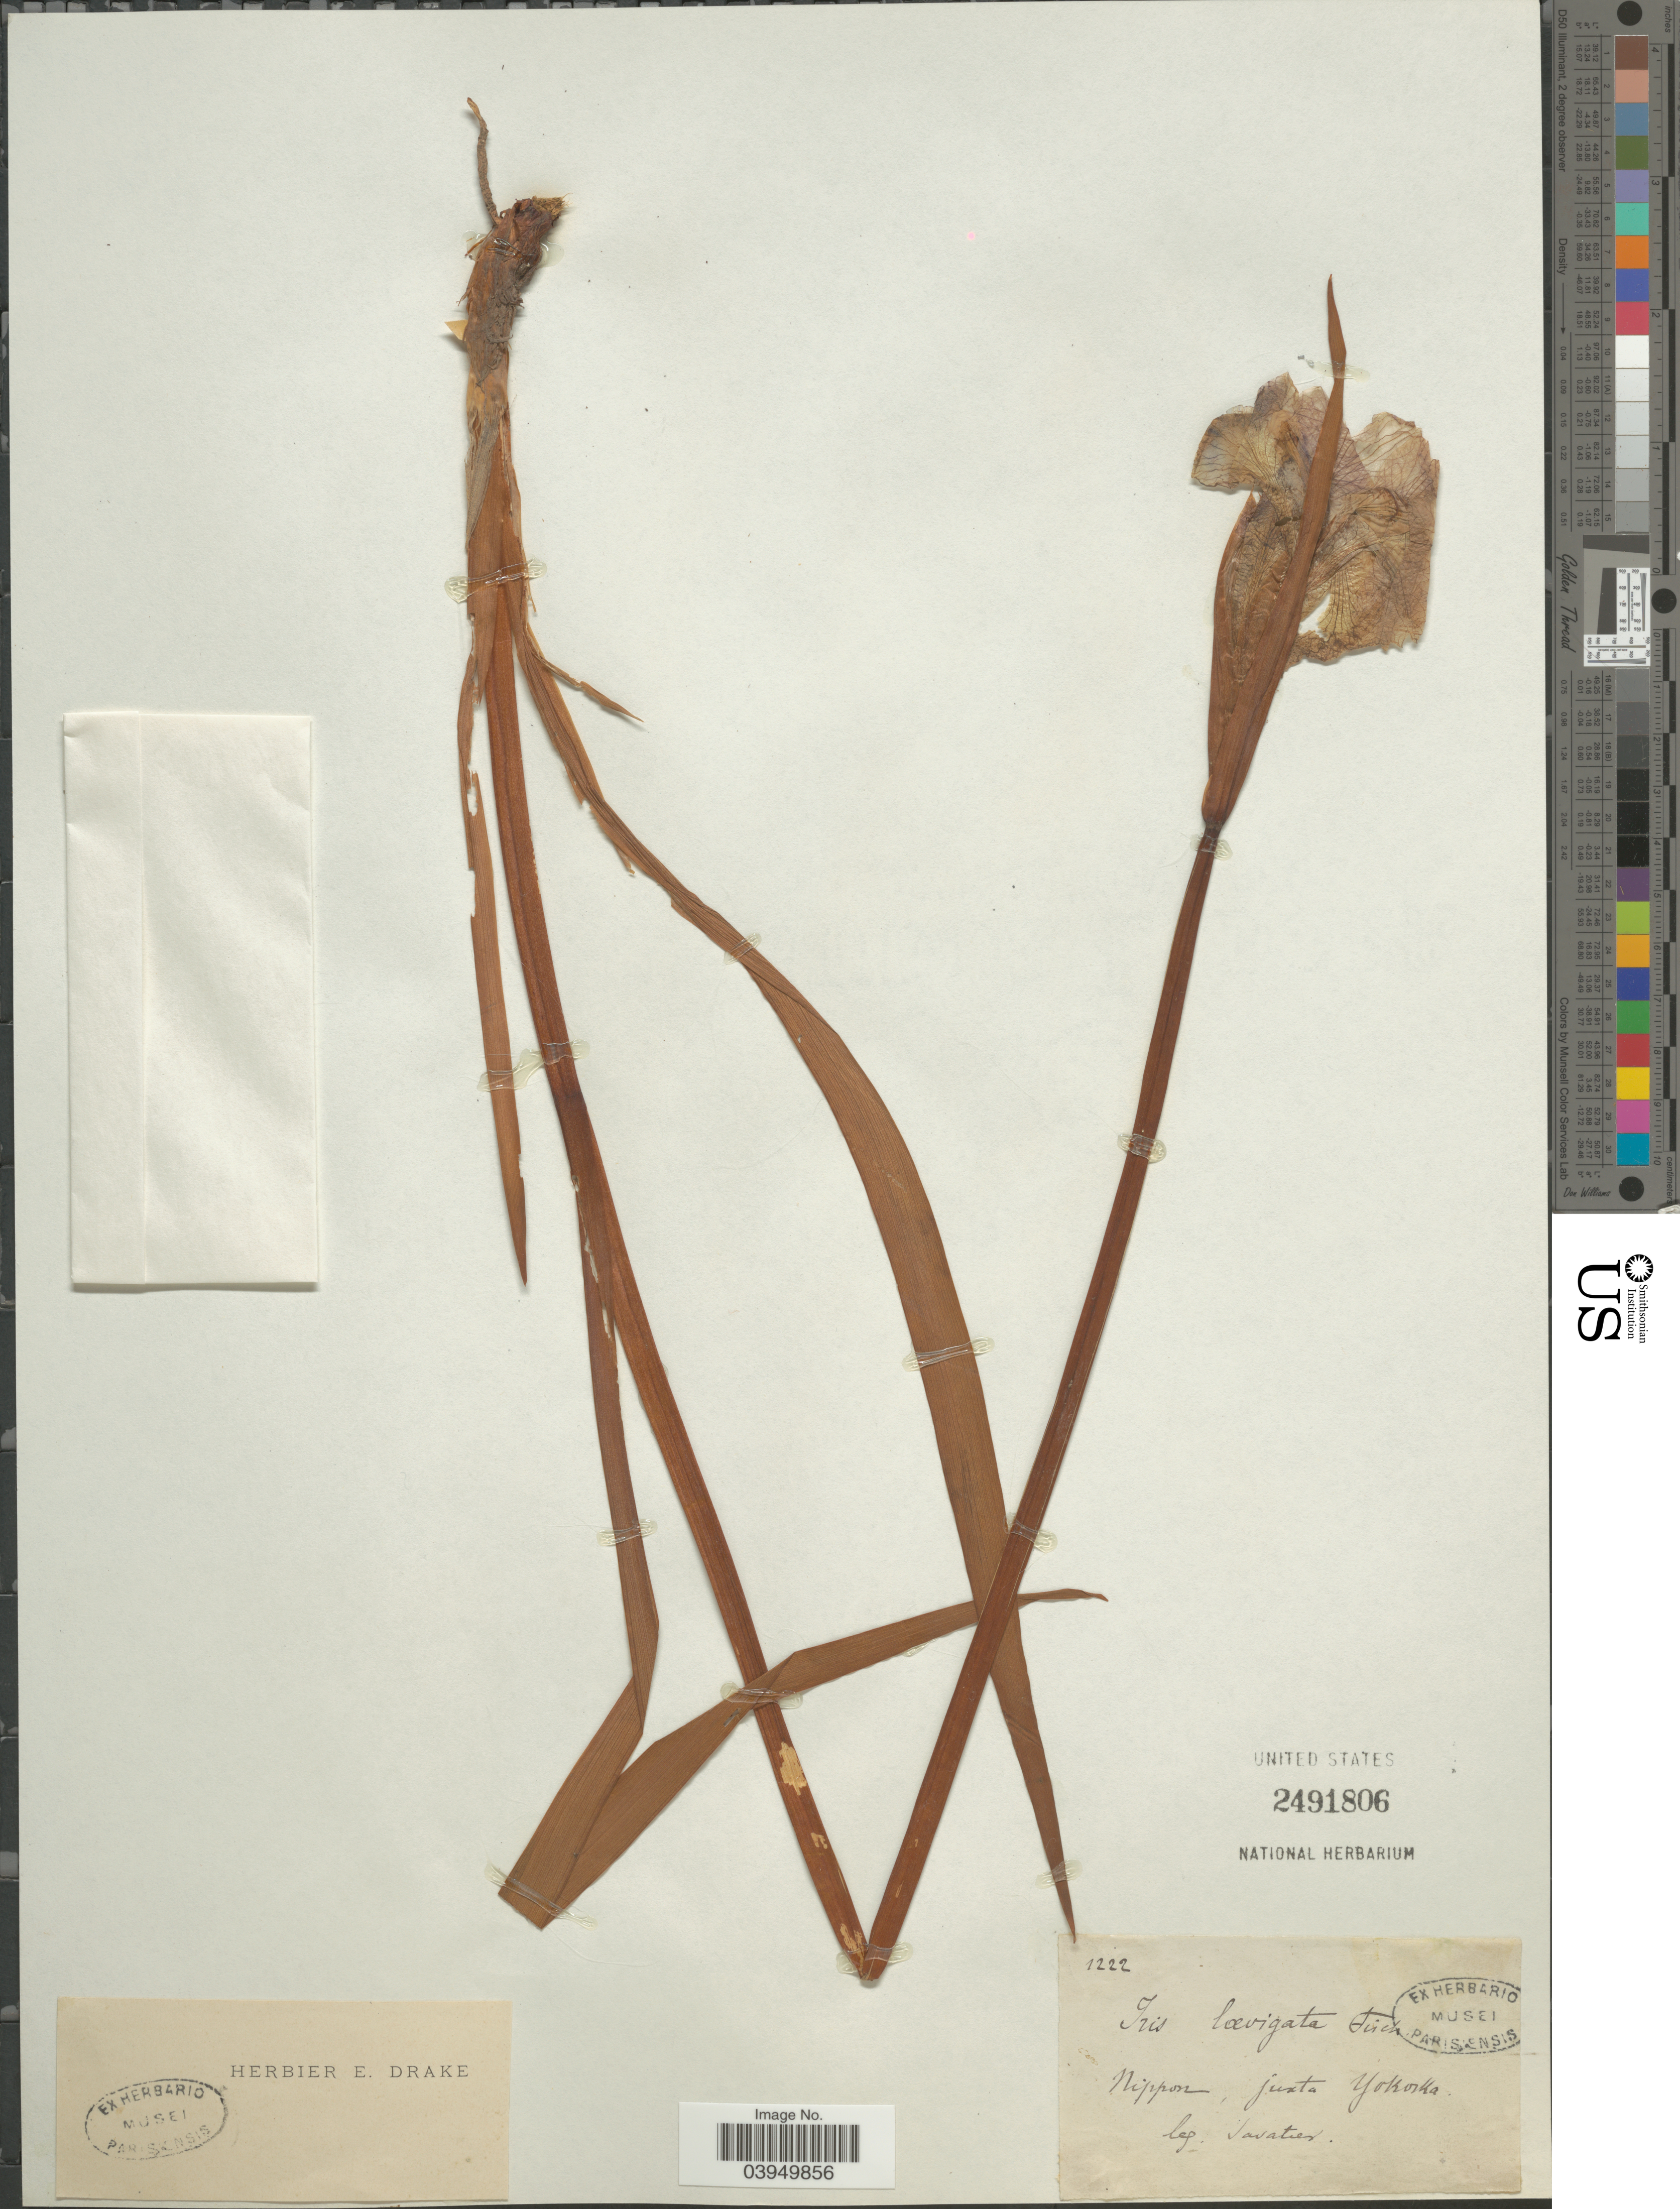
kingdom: Plantae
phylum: Tracheophyta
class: Liliopsida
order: Asparagales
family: Iridaceae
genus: Iris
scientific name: Iris laevigata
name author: Fisch.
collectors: Savatier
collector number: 1222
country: Japan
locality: Nippon, juxta Yokoka.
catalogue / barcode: US 2491806